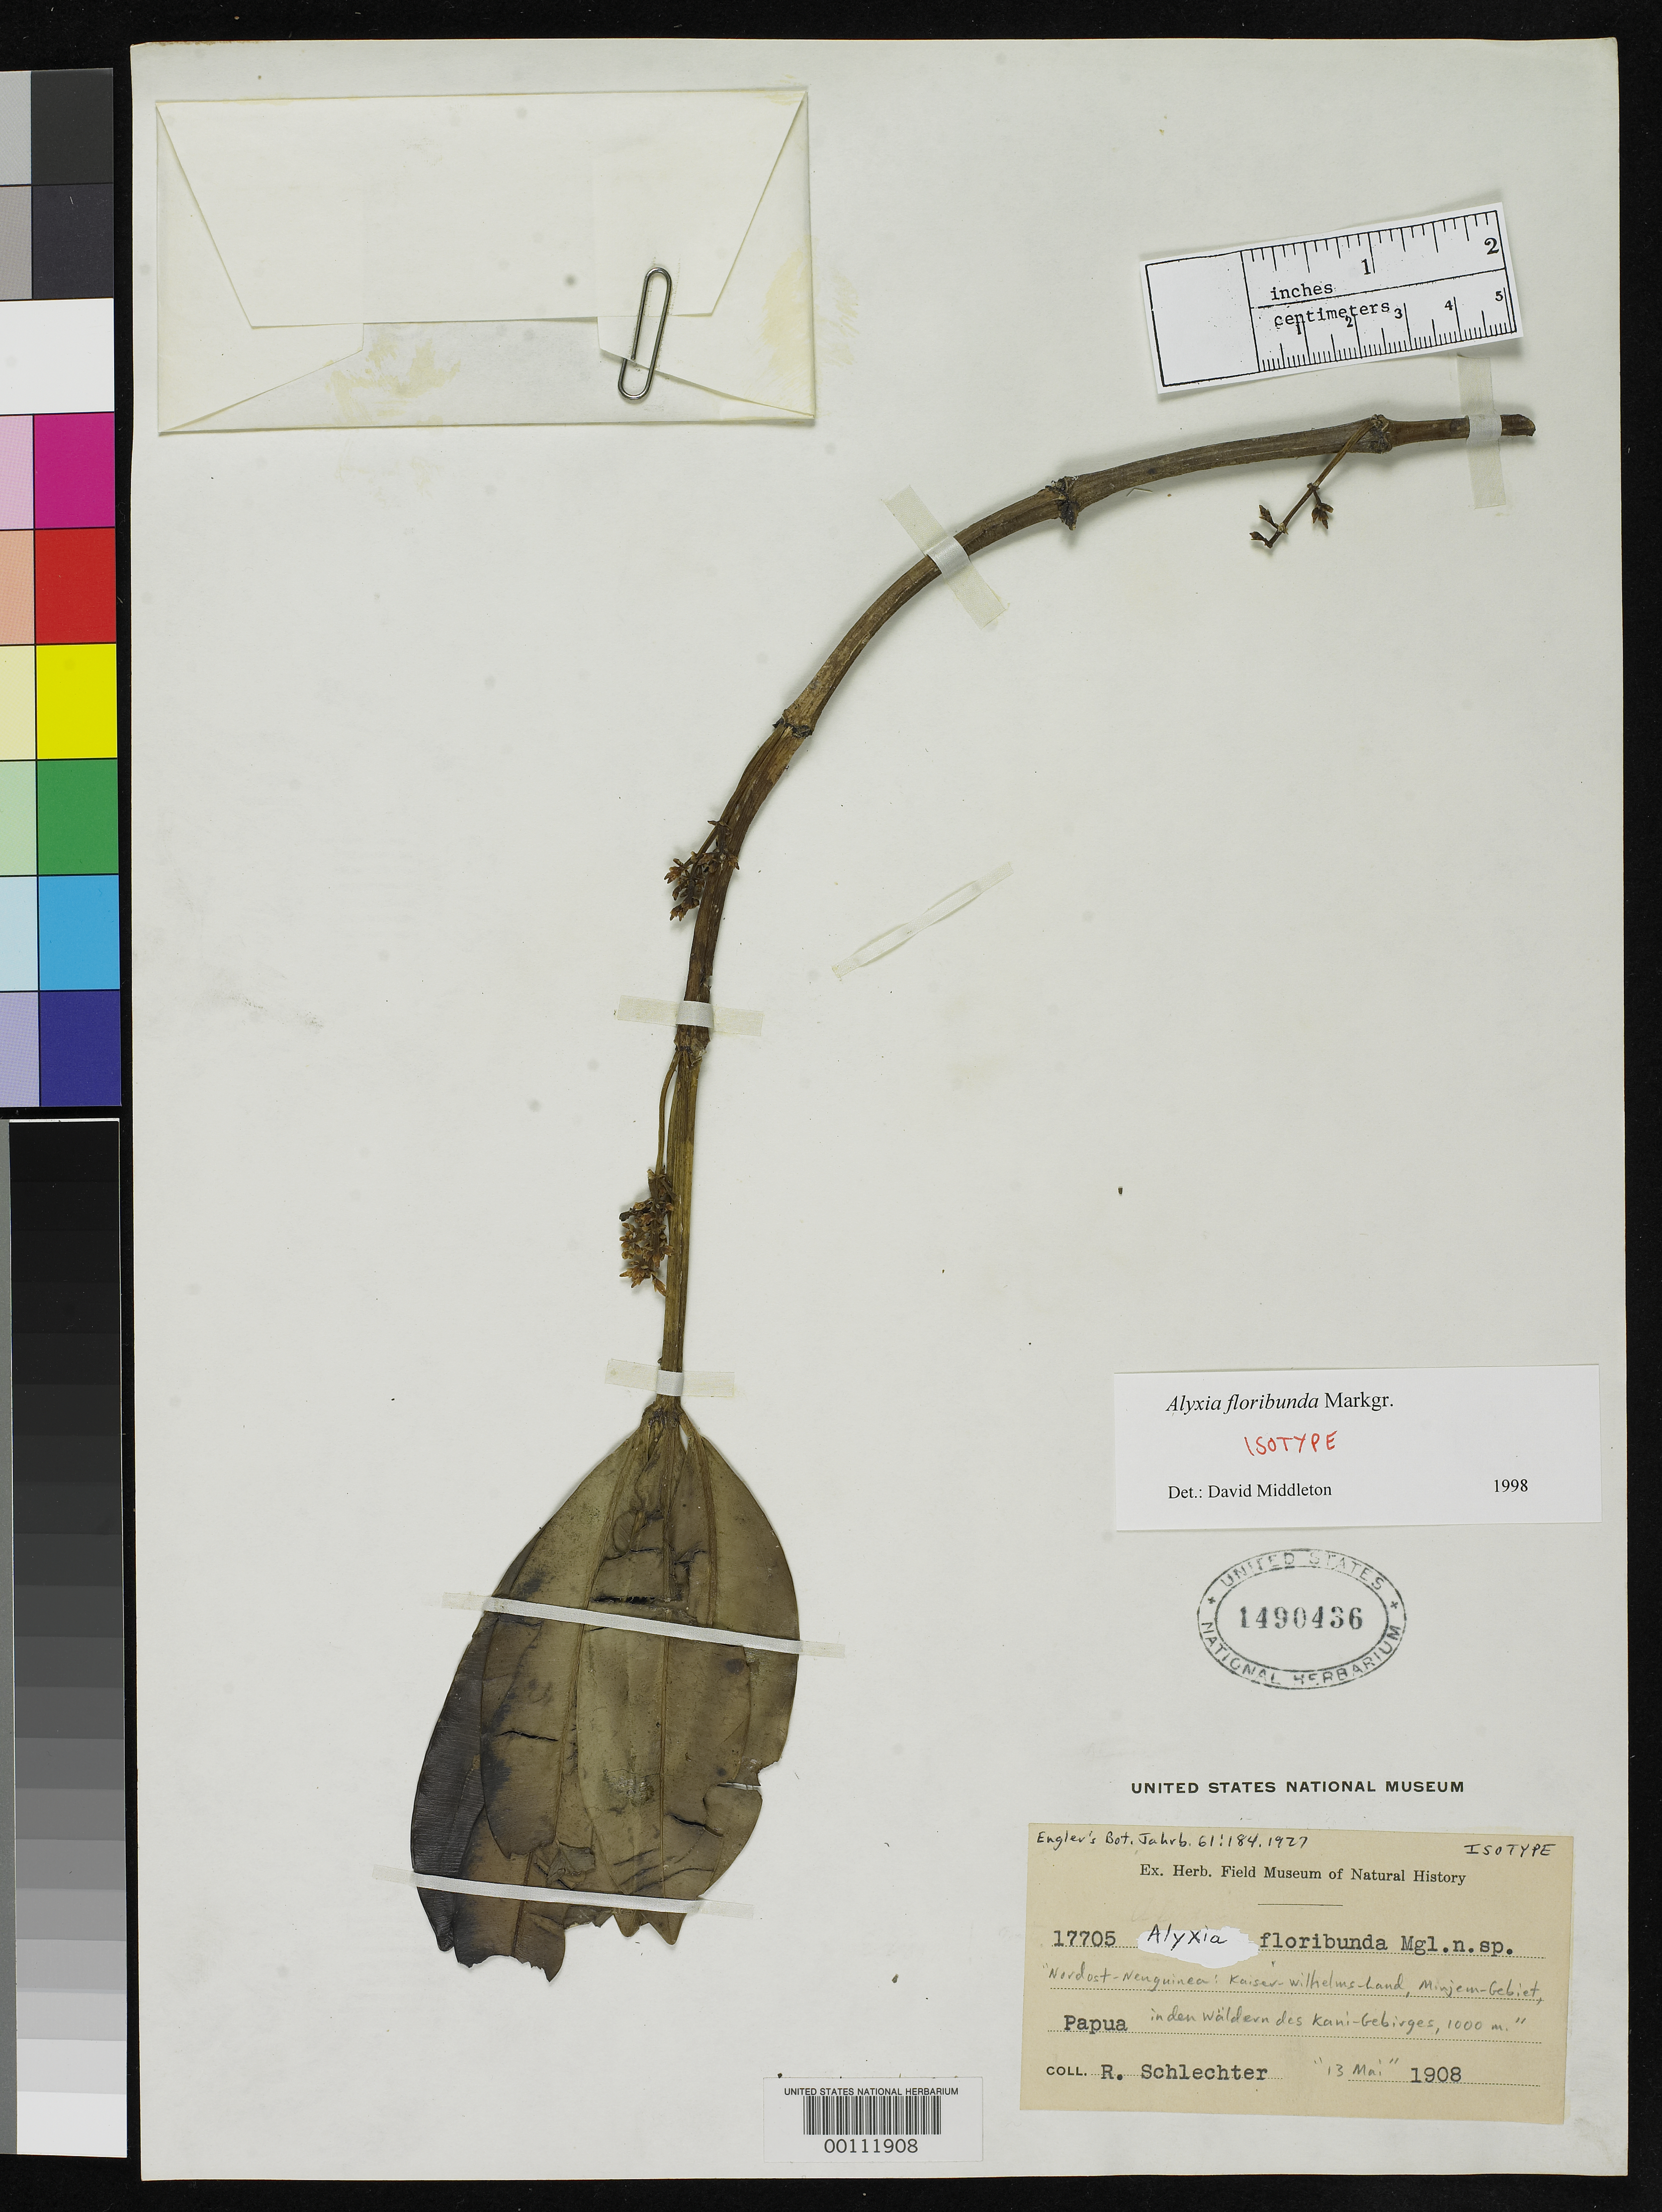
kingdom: Plantae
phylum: Tracheophyta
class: Magnoliopsida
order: Gentianales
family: Apocynaceae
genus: Alyxia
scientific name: Alyxia floribunda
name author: Markgr.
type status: Isotype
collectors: F. R. R. Schlechter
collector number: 17705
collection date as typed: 1908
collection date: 1908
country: Papua New Guinea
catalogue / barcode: US 1490436